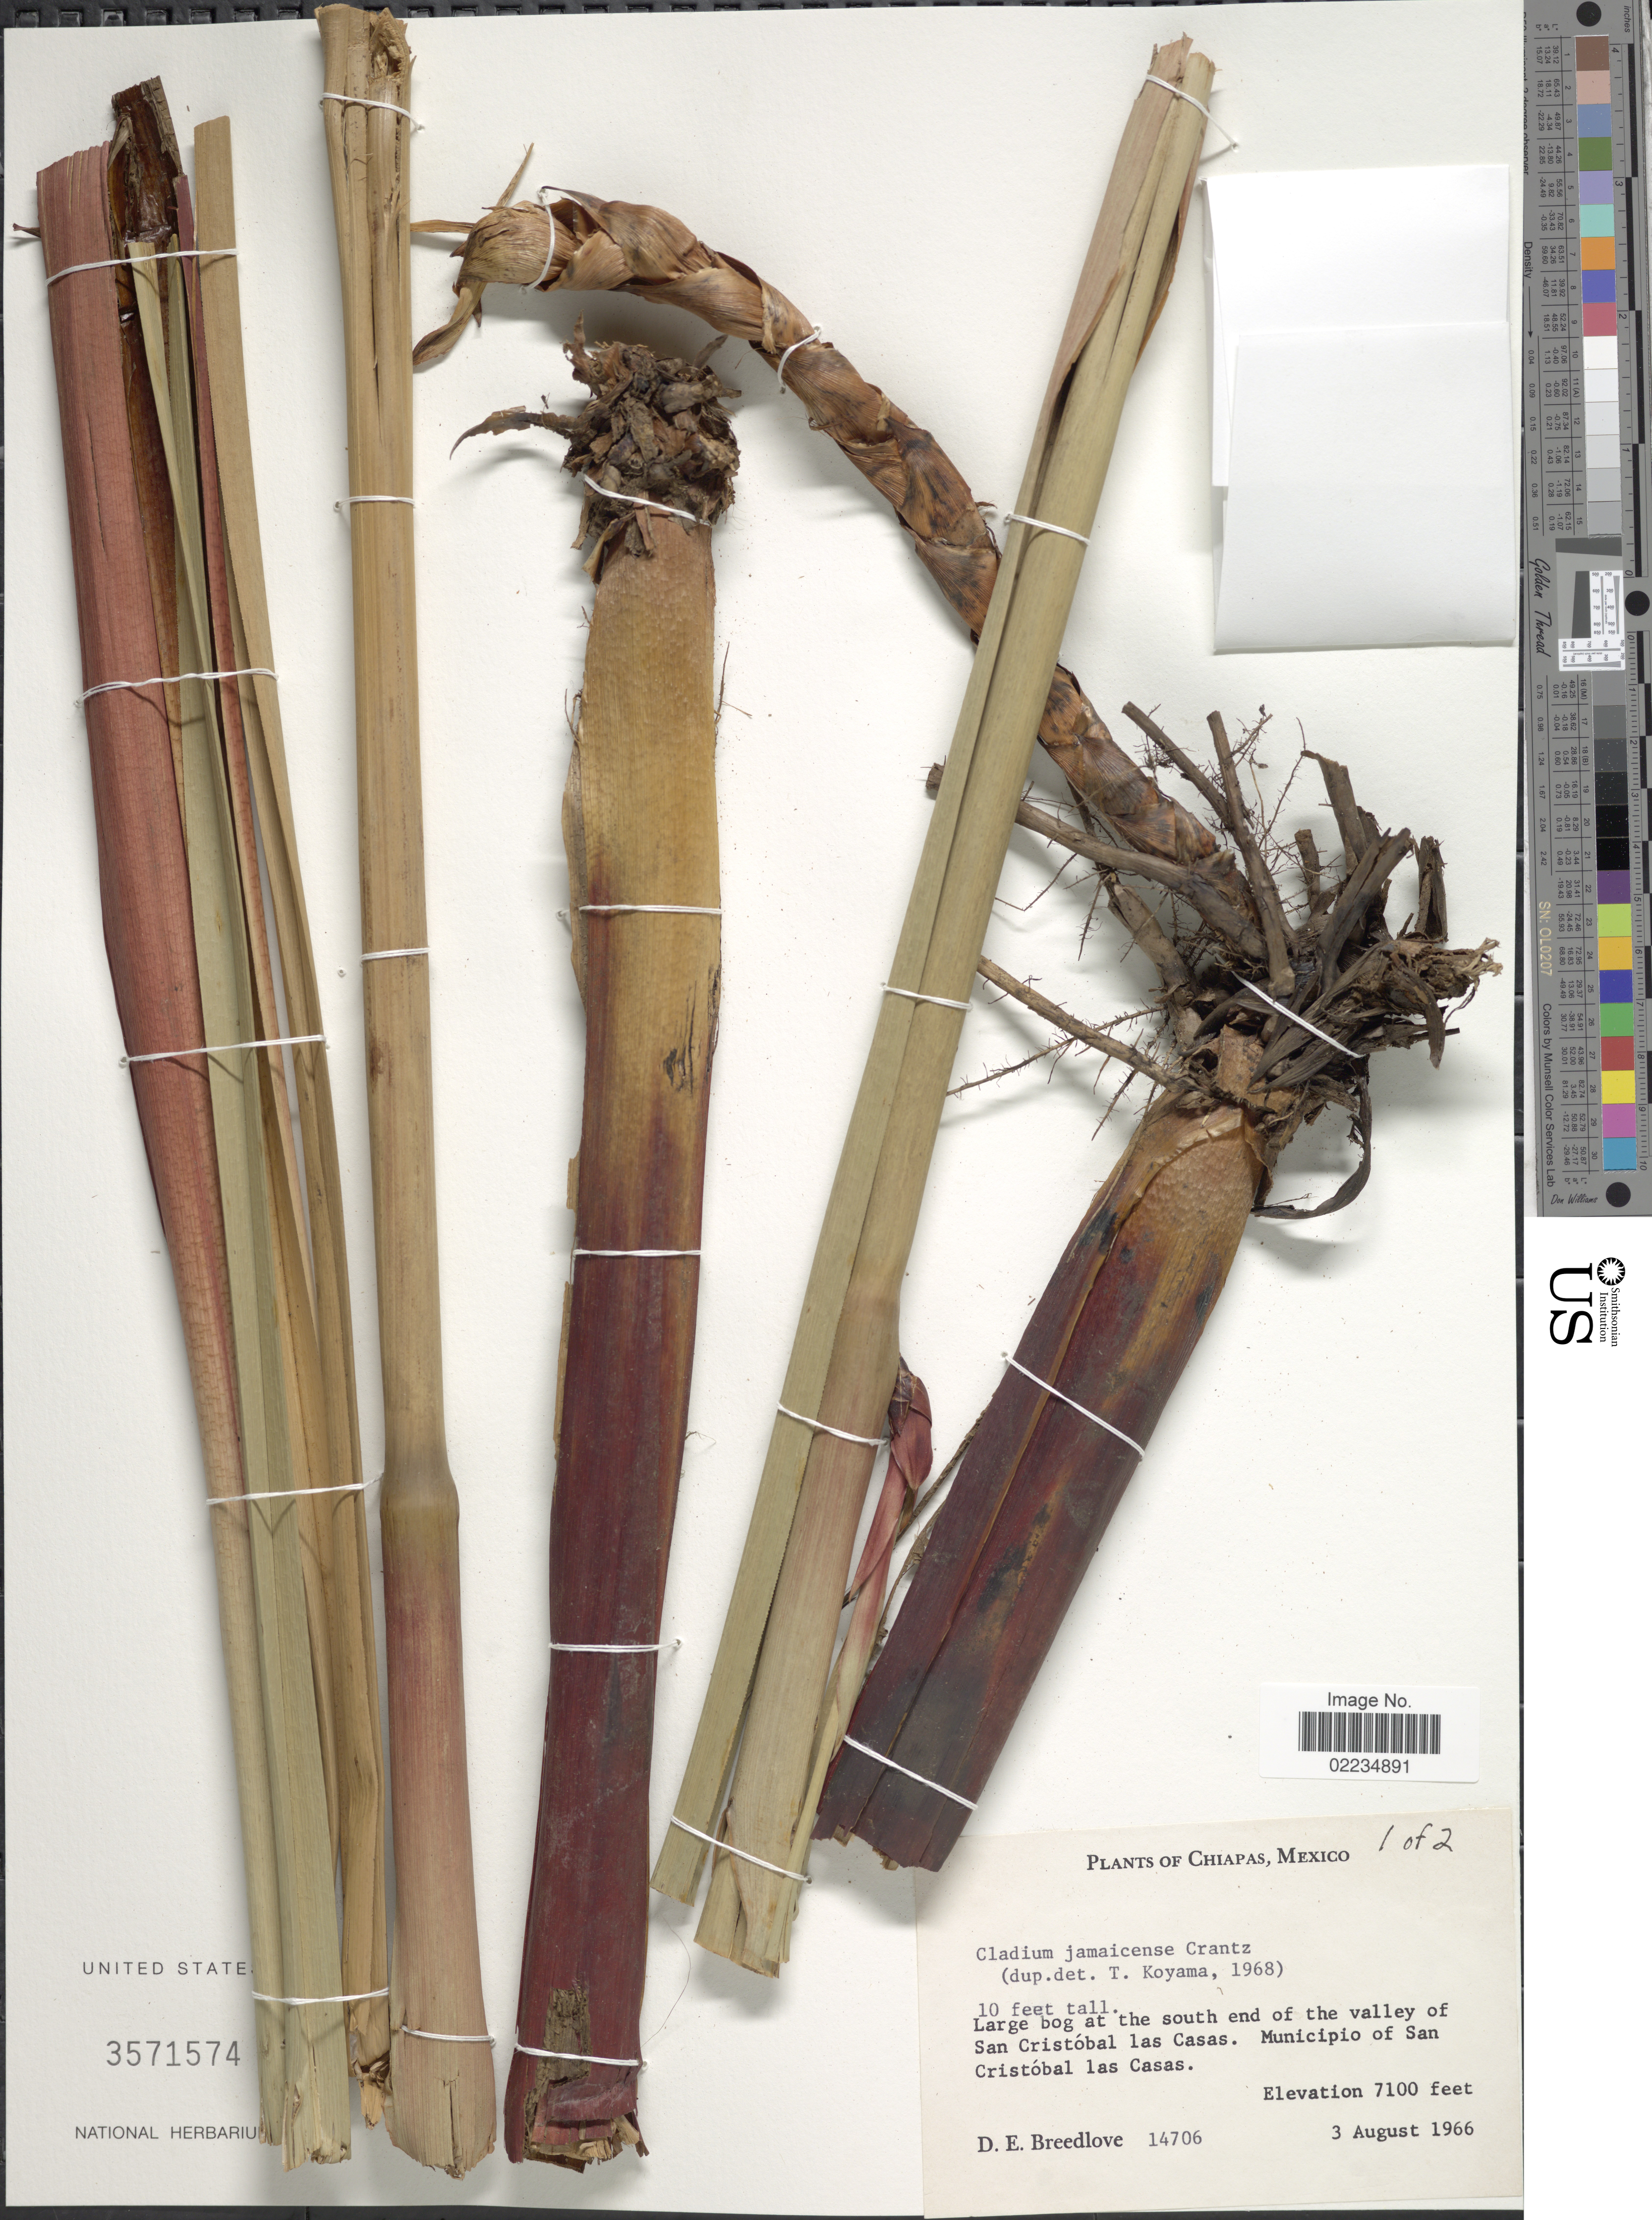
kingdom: Plantae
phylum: Tracheophyta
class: Liliopsida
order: Poales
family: Cyperaceae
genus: Cladium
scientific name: Cladium jamaicense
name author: Crantz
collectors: D. E. Breedlove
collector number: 14706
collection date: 1966-08-03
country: Mexico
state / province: Chiapas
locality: Chiapas, Mexico, Large bog at the south end of the valley of San Cristobal las Casas, Municipio of San Cristobal las Casas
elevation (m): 2164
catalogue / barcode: US 3571574